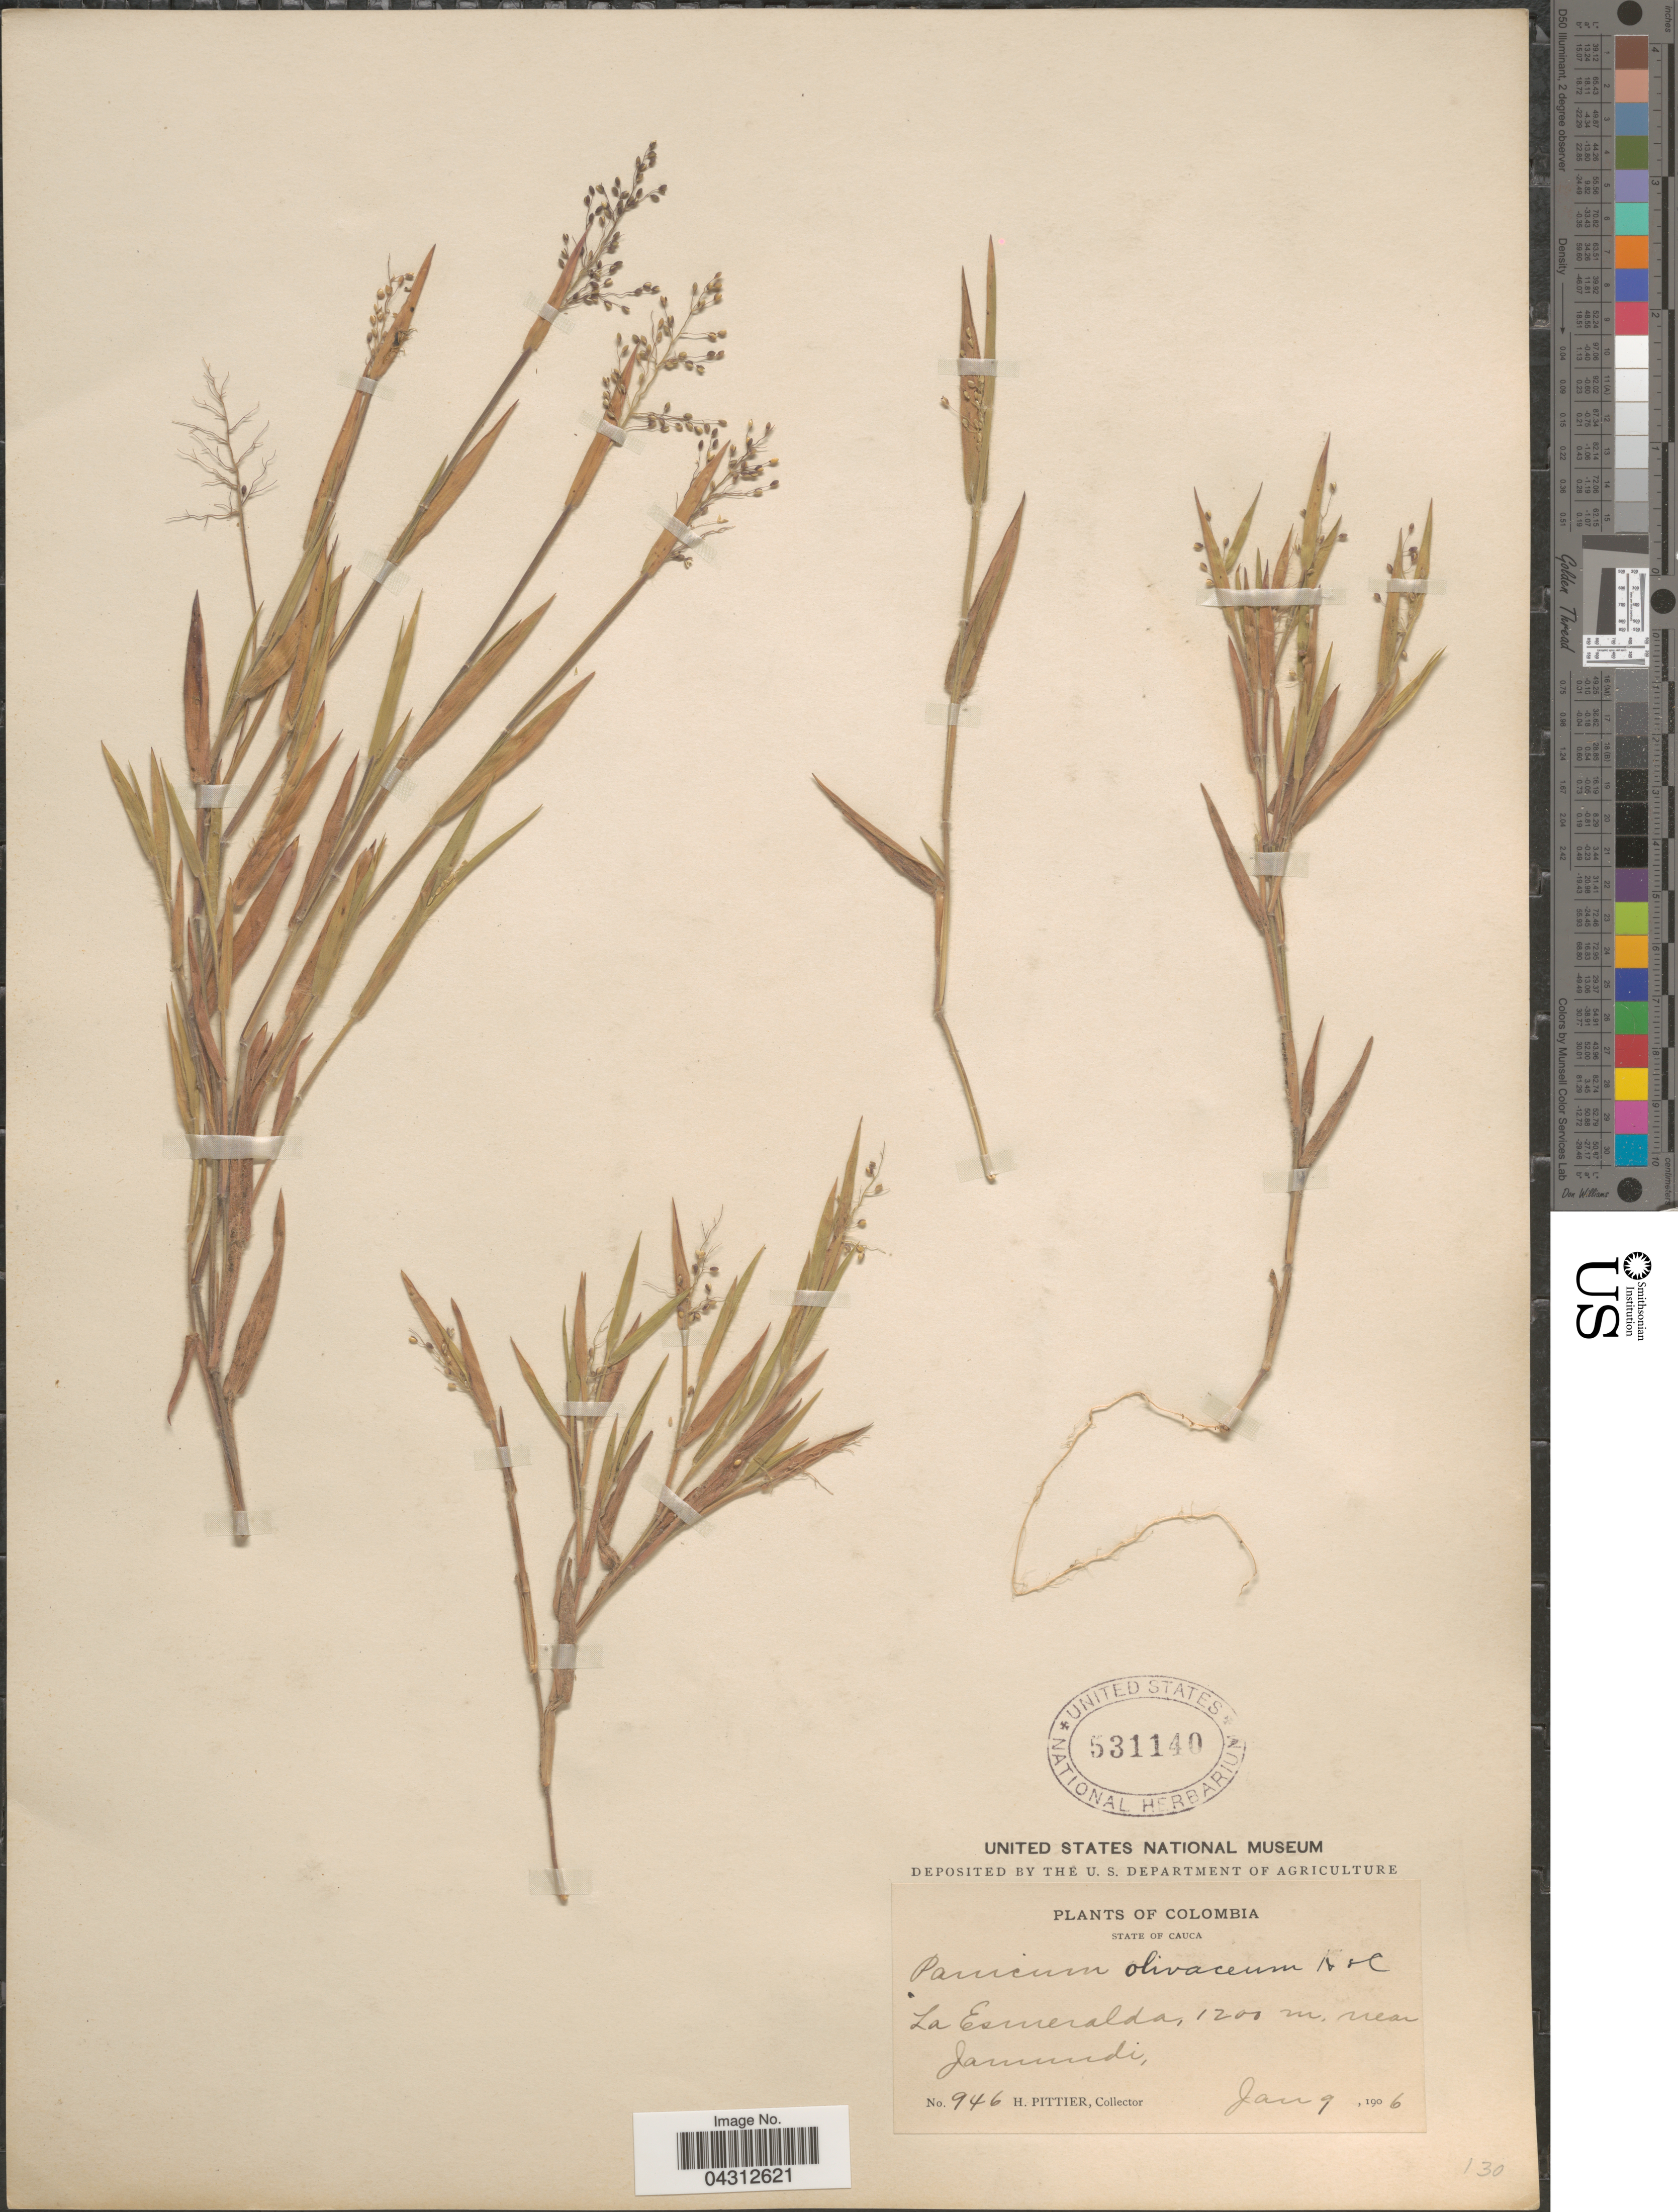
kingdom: Plantae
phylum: Tracheophyta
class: Liliopsida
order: Poales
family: Poaceae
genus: Dichanthelium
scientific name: Dichanthelium acuminatum var. acuminatum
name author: (Sw.) Gould & C.A. Clark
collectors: H. F. Pittier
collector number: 946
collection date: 1906-01-09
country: Colombia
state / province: Cauca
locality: La Esmeralda, 1200 m. near Jamundí.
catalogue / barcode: US 531140